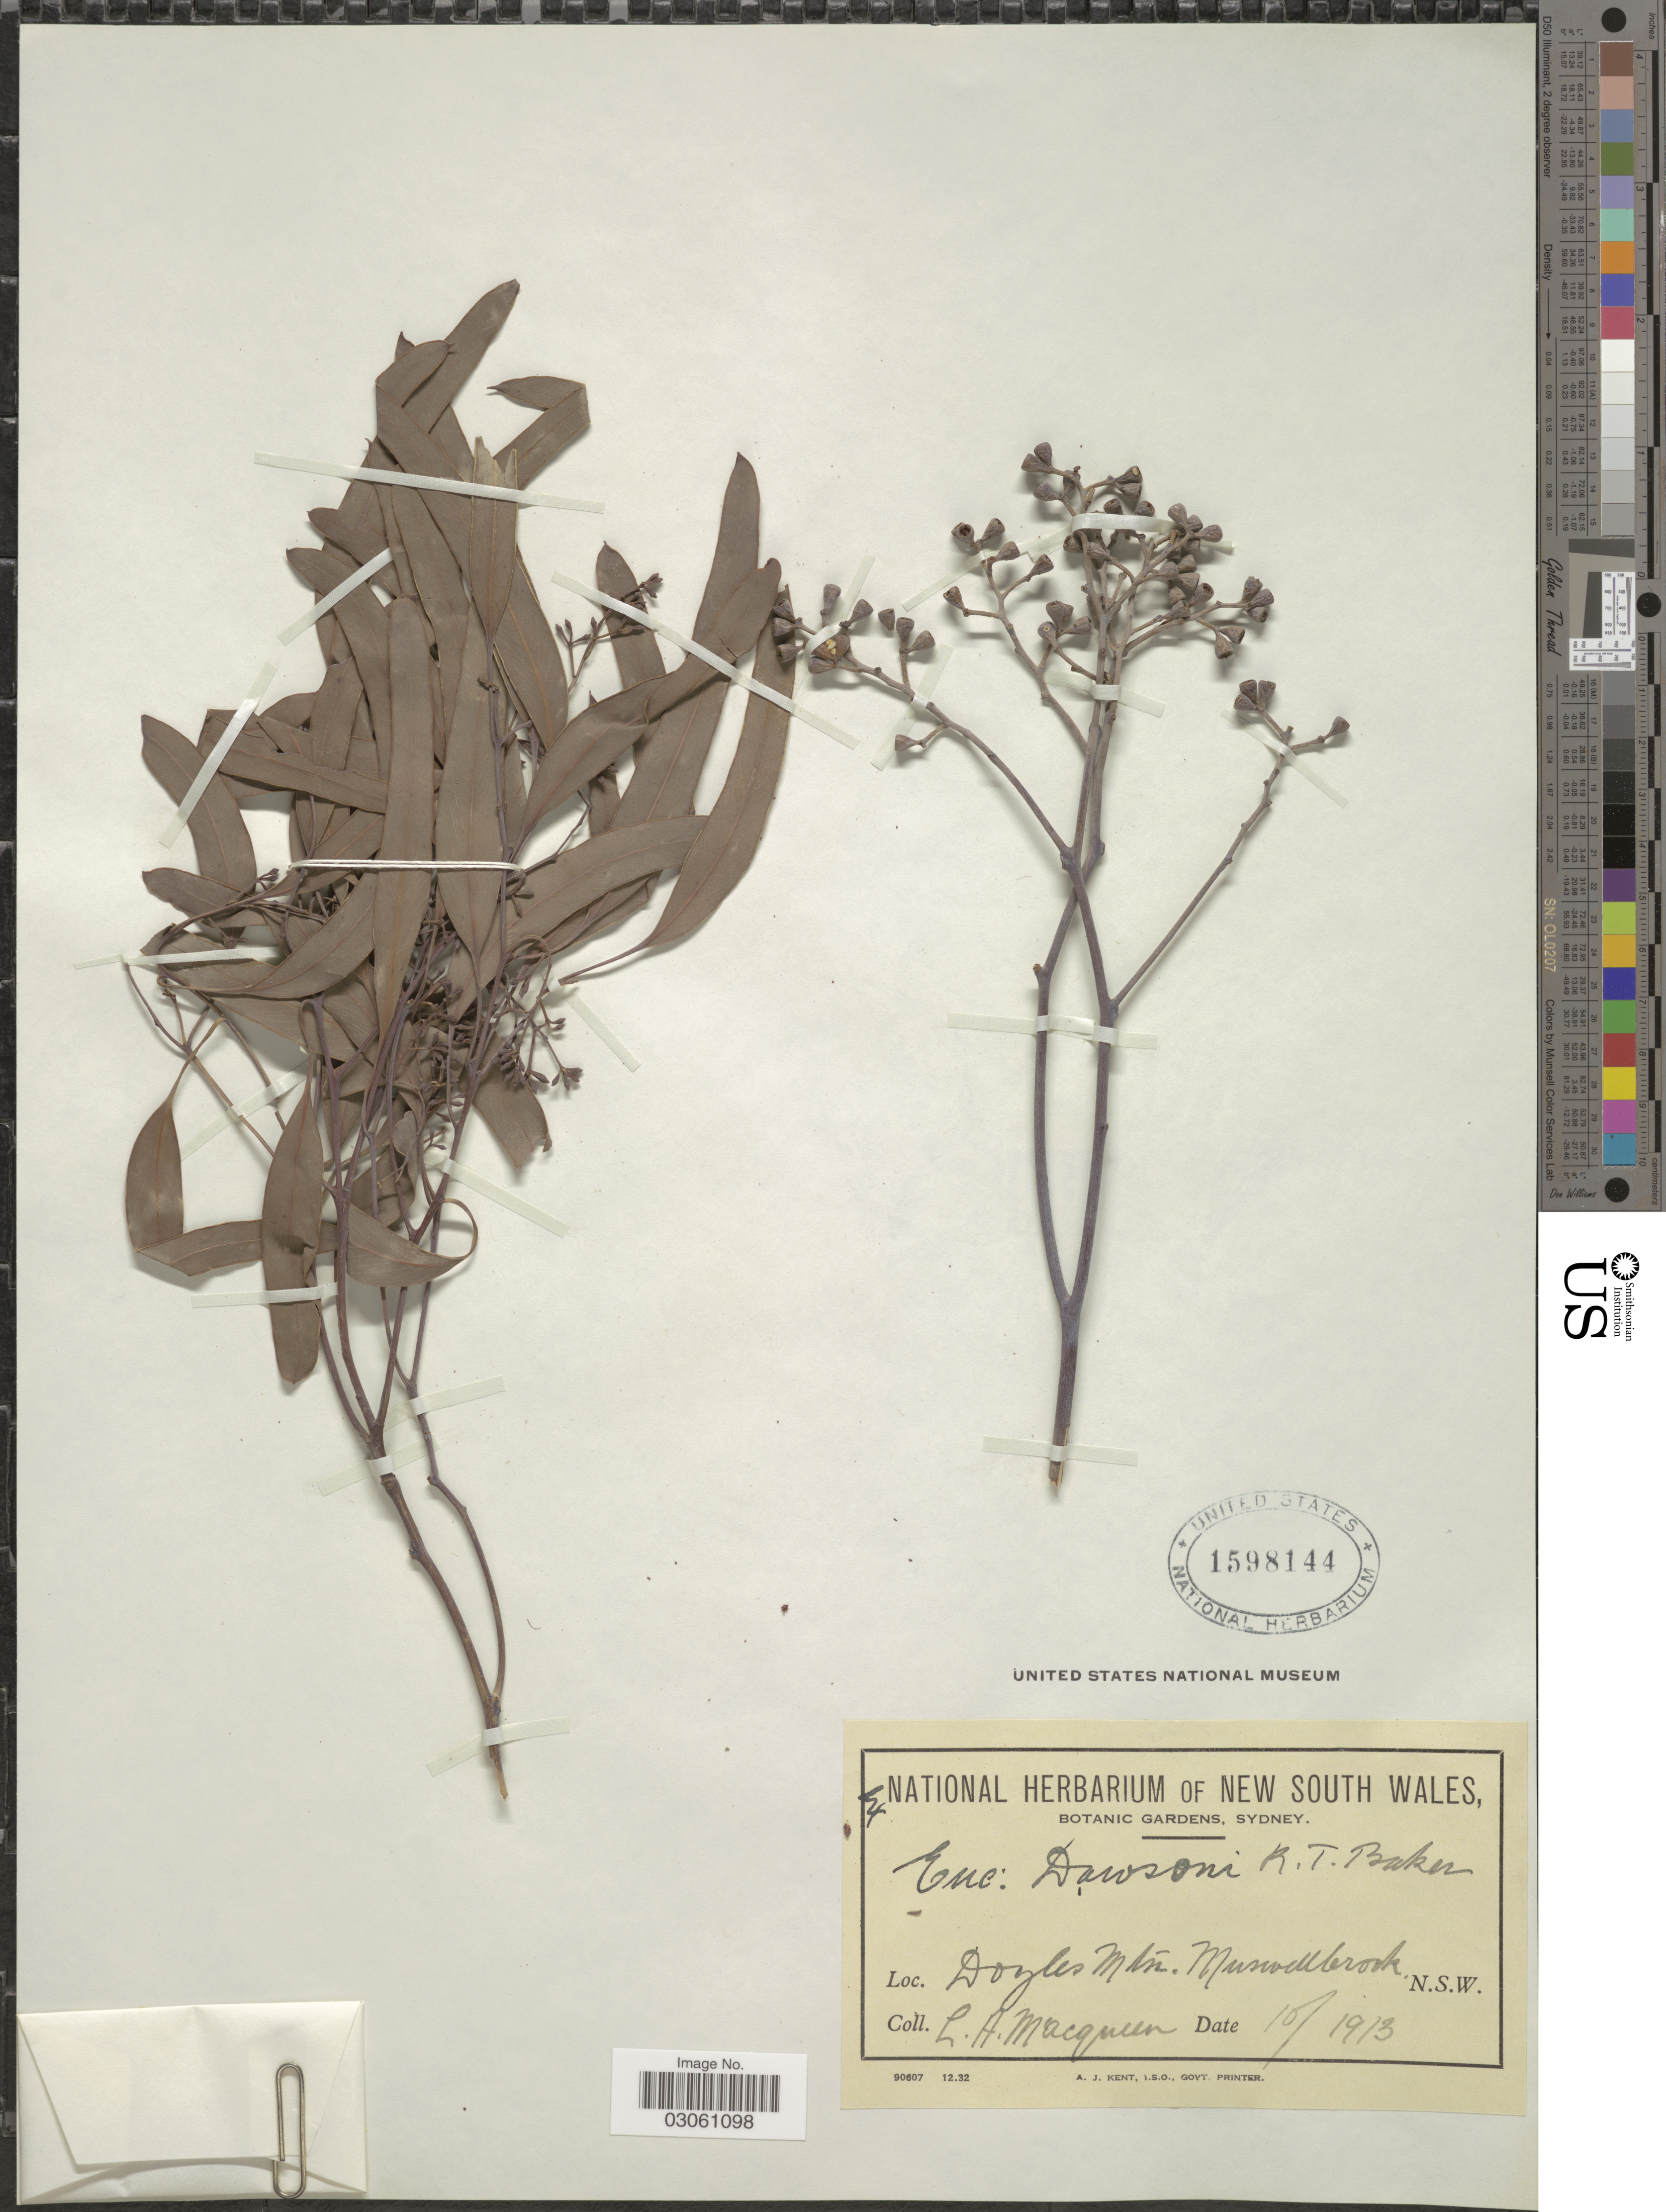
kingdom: Plantae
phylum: Tracheophyta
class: Magnoliopsida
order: Myrtales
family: Myrtaceae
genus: Eucalyptus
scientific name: Eucalyptus dawsonii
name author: R.T. Baker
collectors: L. Macqueen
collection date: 1913-10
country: Australia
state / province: New South Wales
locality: Doyles Mtn. Muswellbrook.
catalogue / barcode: US 1598144